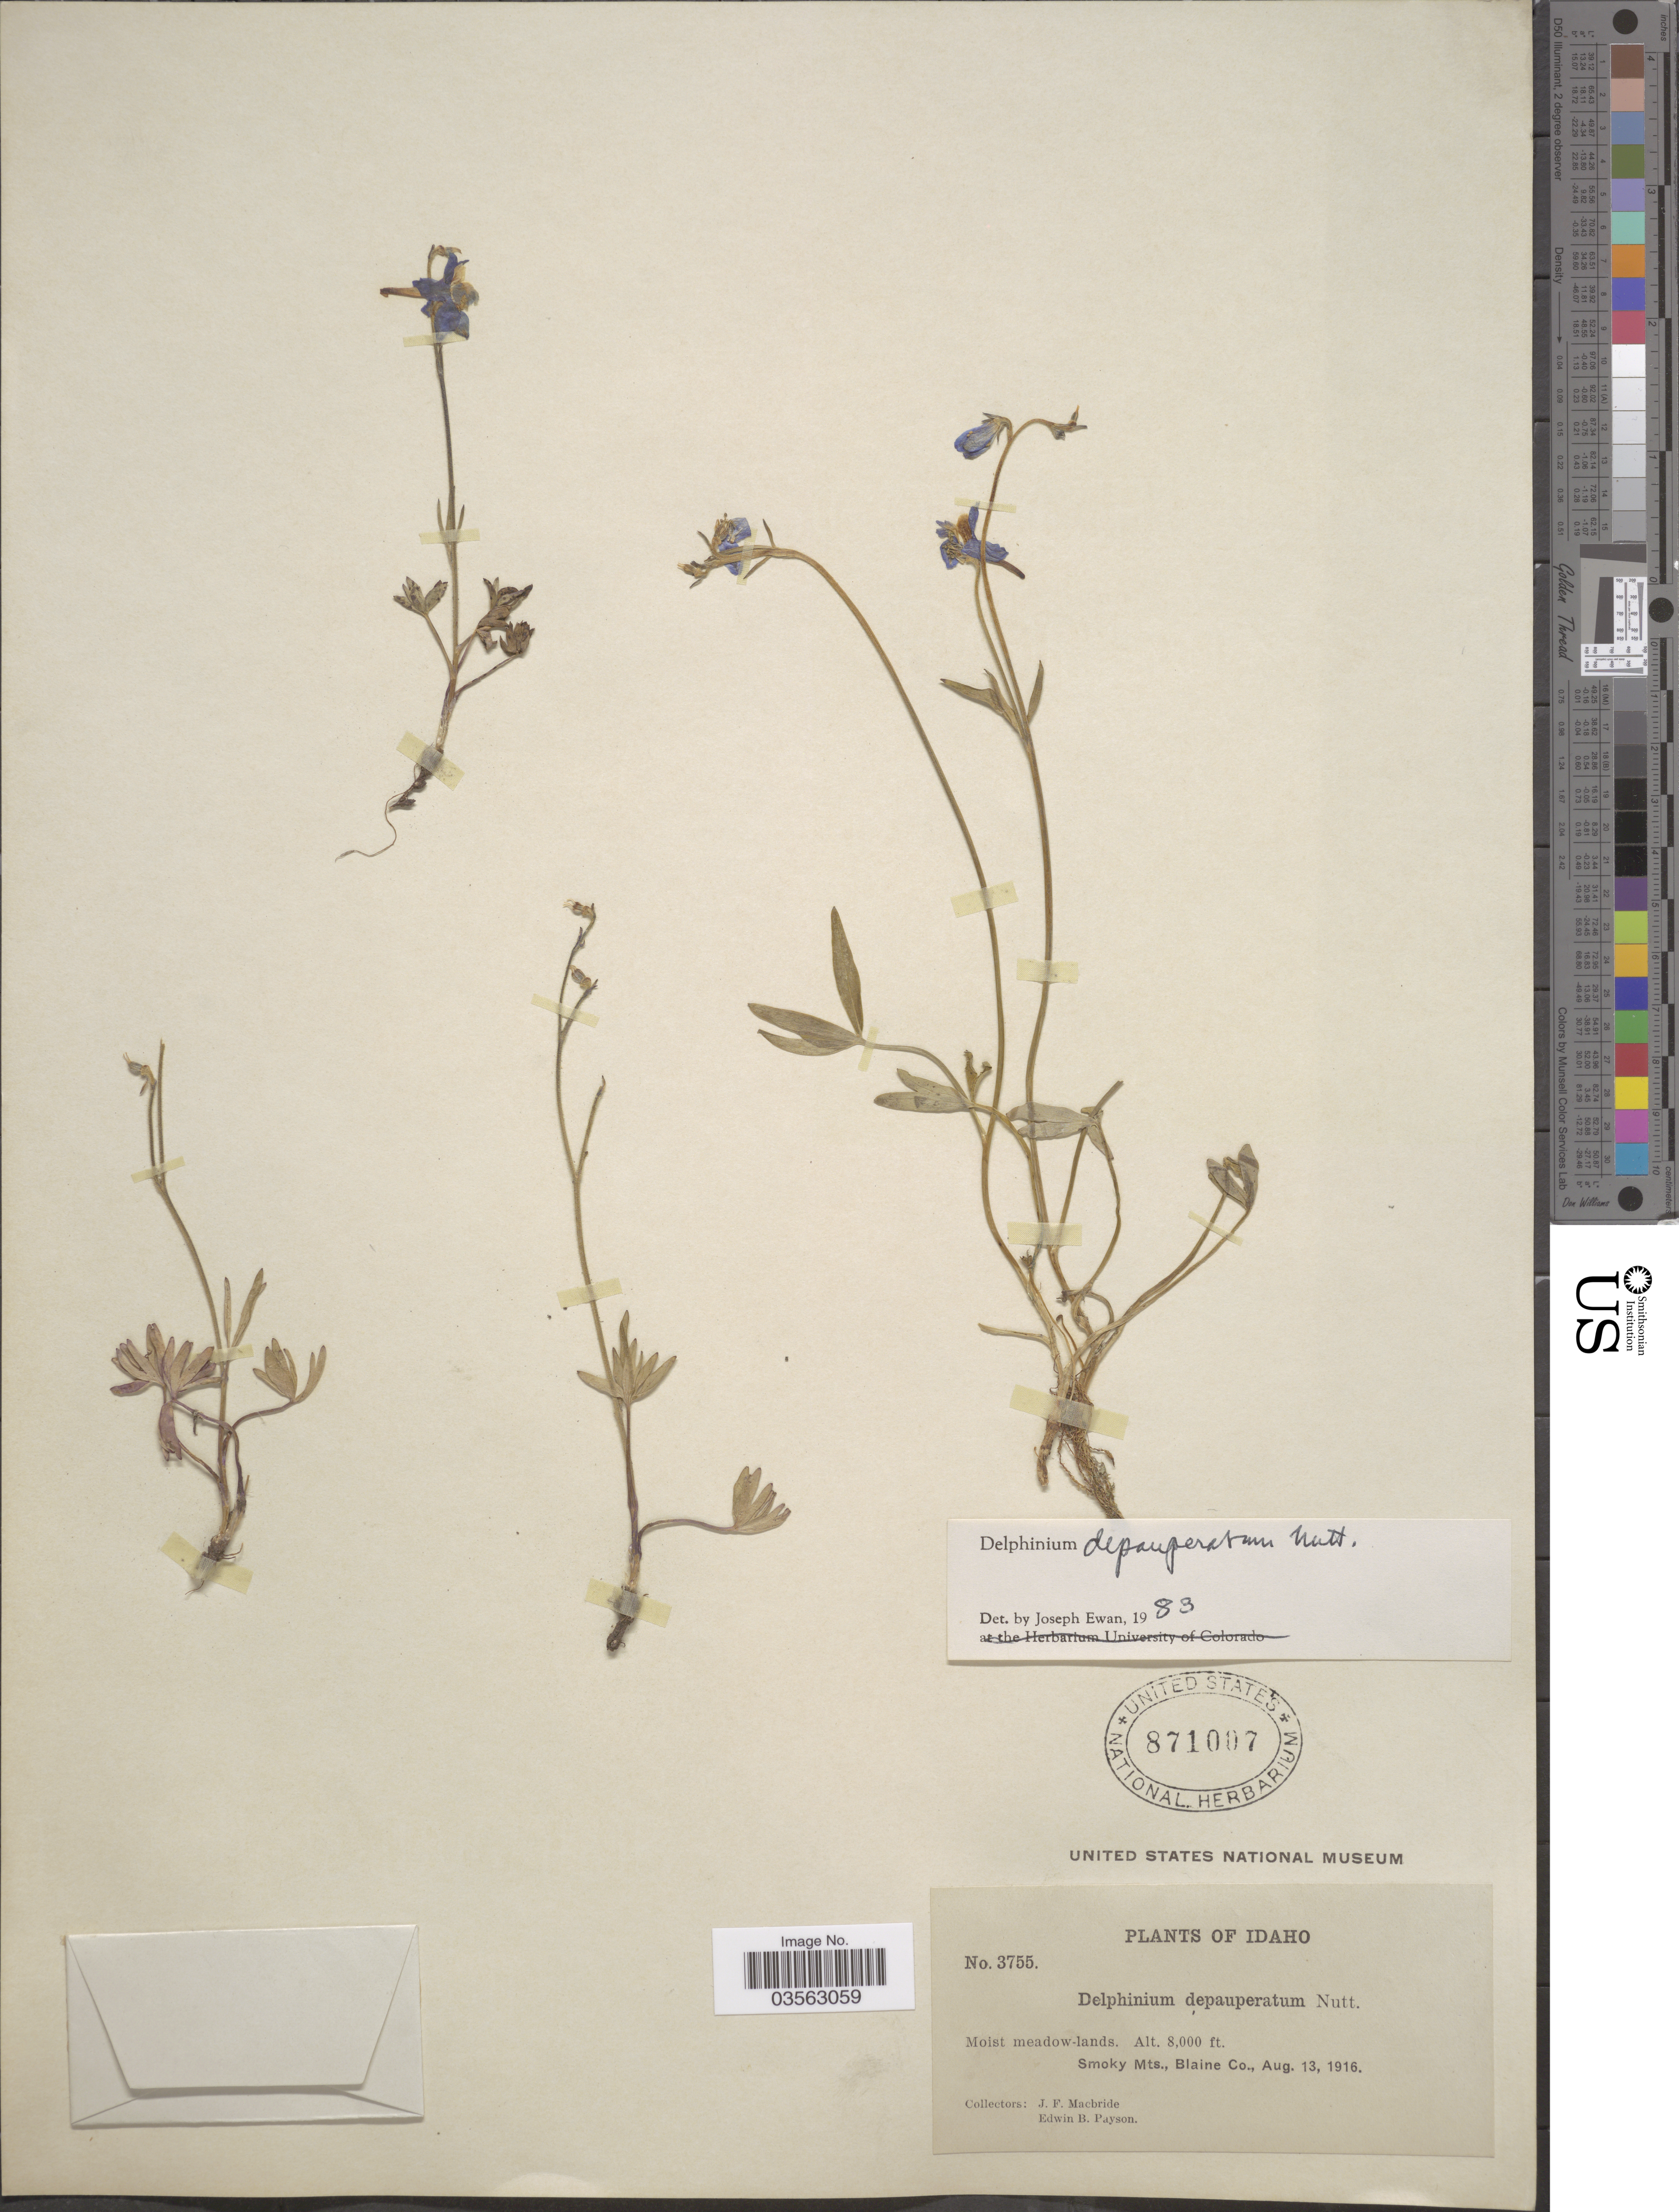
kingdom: Plantae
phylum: Tracheophyta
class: Magnoliopsida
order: Ranunculales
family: Ranunculaceae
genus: Delphinium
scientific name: Delphinium depauperatum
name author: Nutt.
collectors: J. F. Macbride & E. B. Payson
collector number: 3755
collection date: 1916-08-13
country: United States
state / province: Idaho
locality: Smoky Mts., Blaine Co.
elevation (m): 2438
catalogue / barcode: US 871007